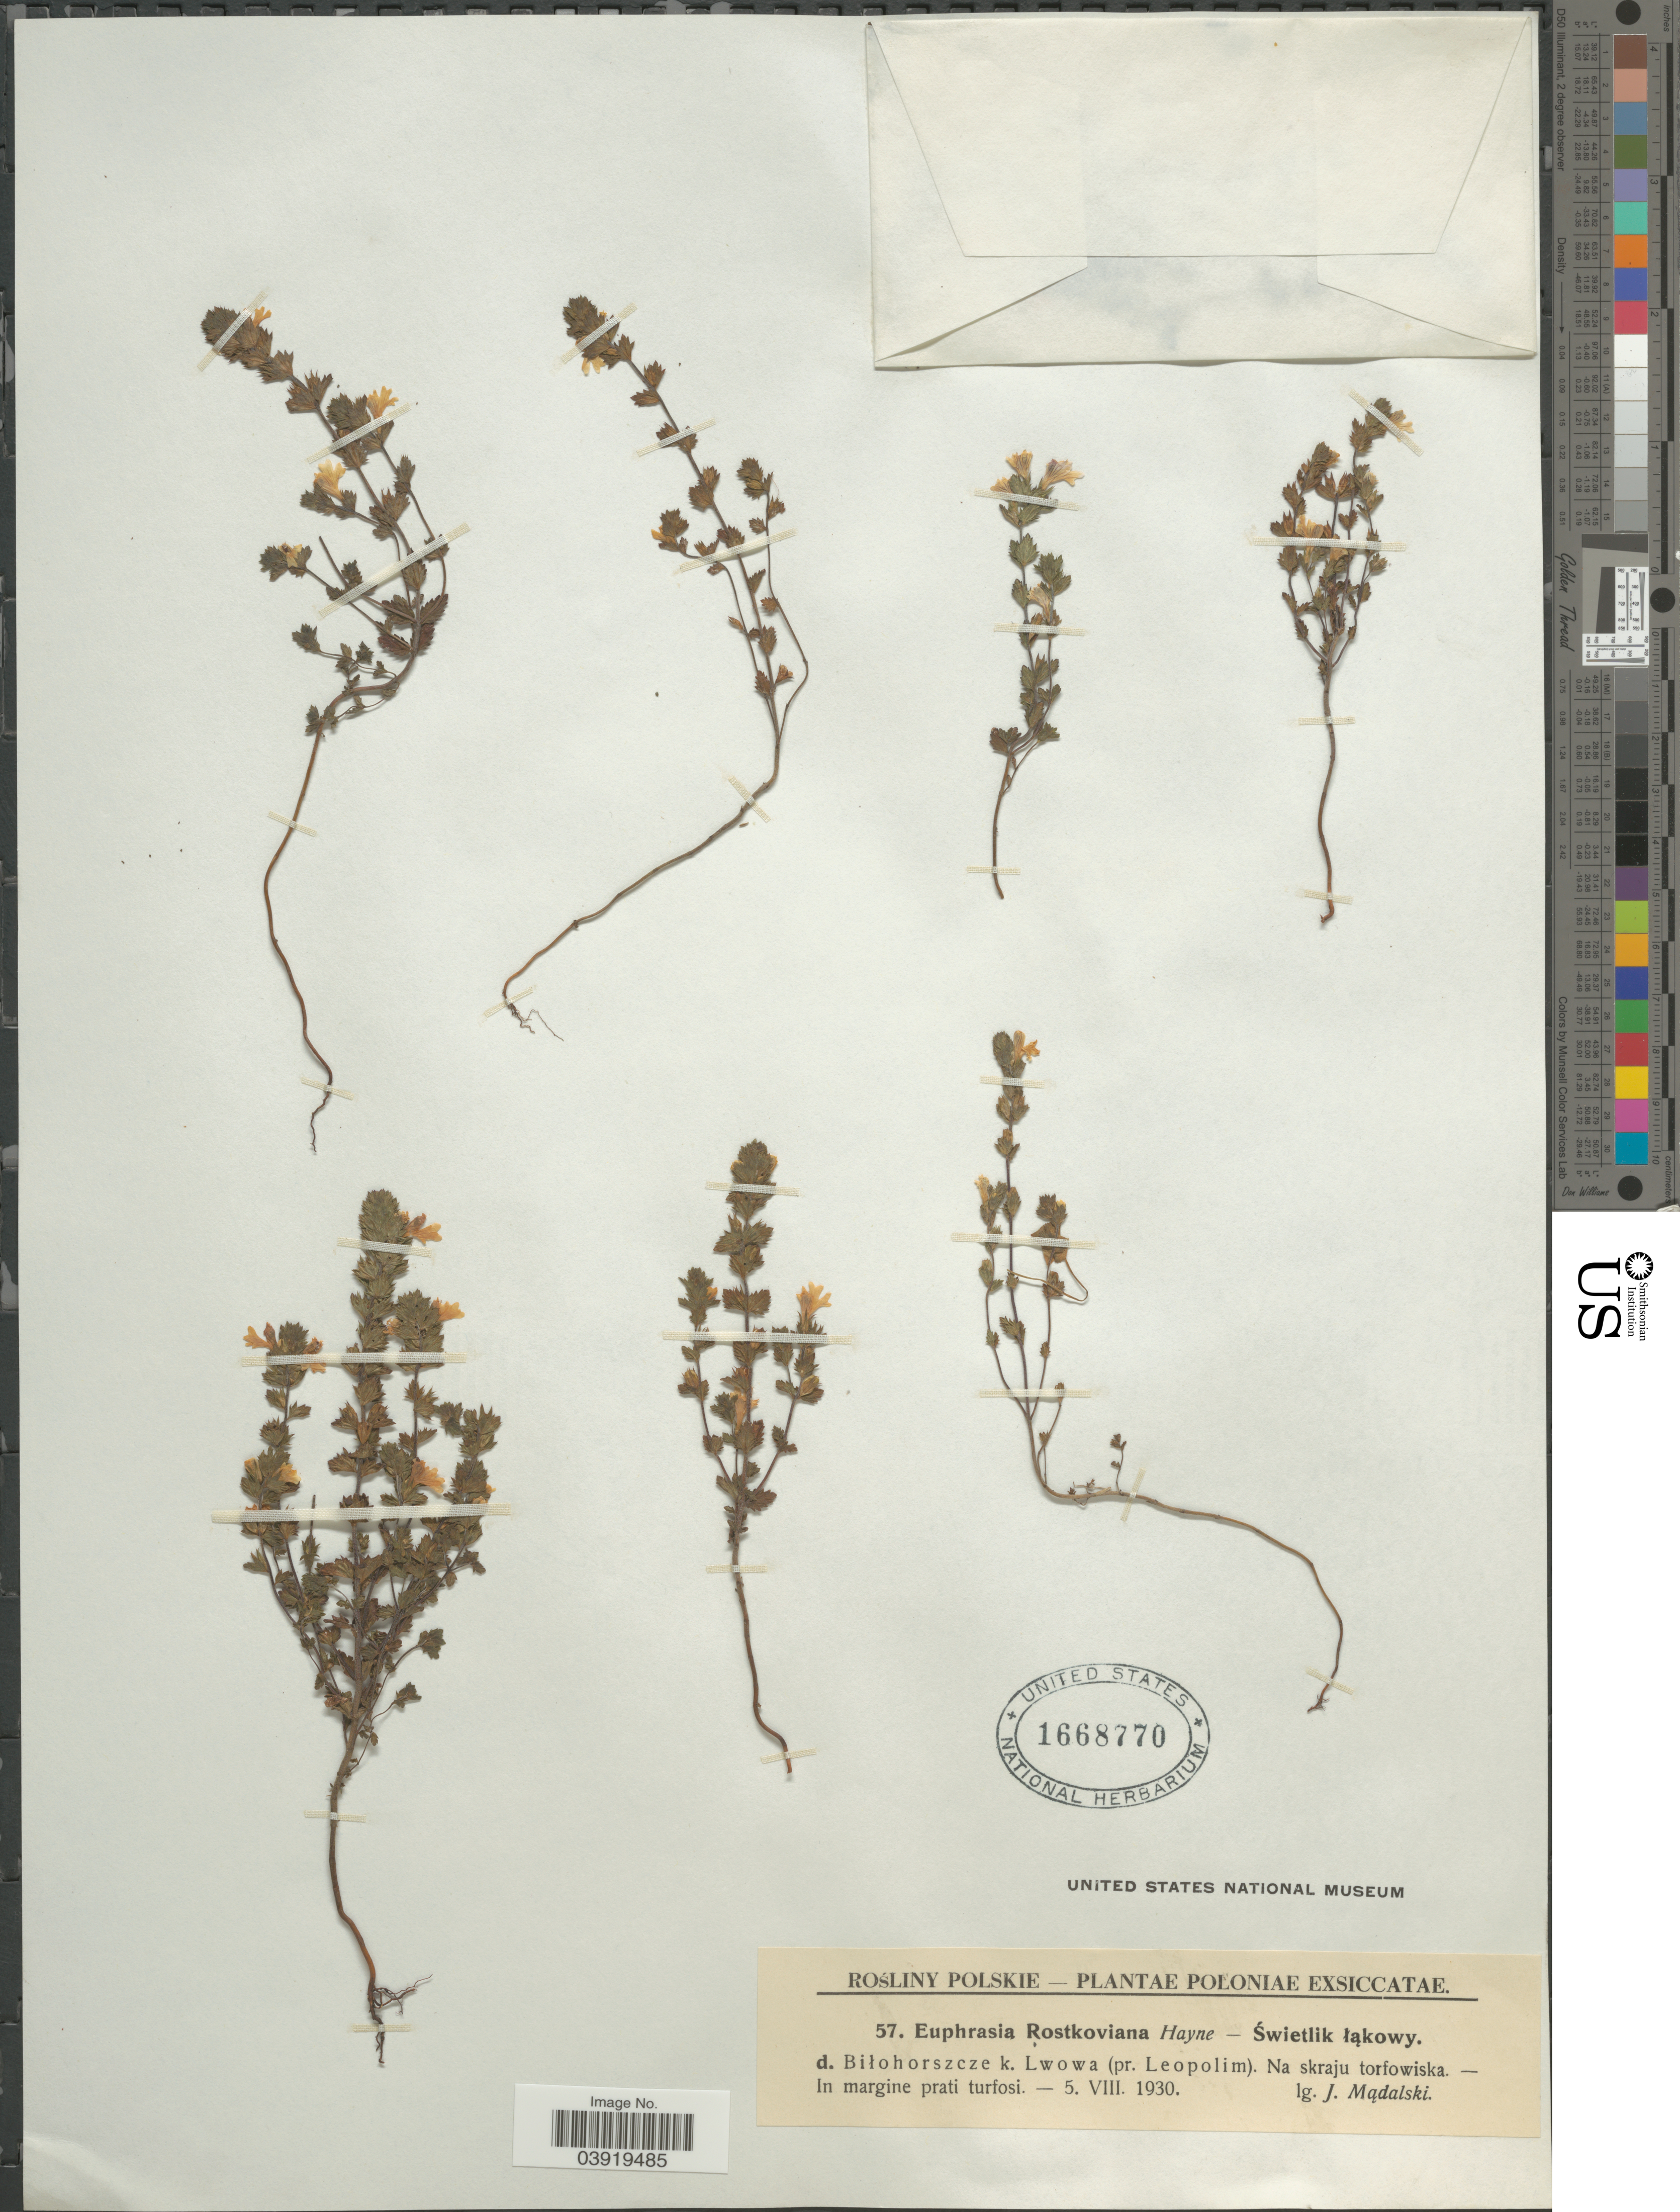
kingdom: Plantae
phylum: Tracheophyta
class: Magnoliopsida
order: Lamiales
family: Orobanchaceae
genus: Euphrasia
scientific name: Euphrasia rostkoviana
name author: Hayne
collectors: J. Madalski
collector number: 57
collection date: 1930-08-05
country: Poland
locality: D. Biłohorszcze k. Lwowa (pr.Leopolim). Na skraju torfowiska.- in margine prati turfosi.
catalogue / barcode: US 1668770